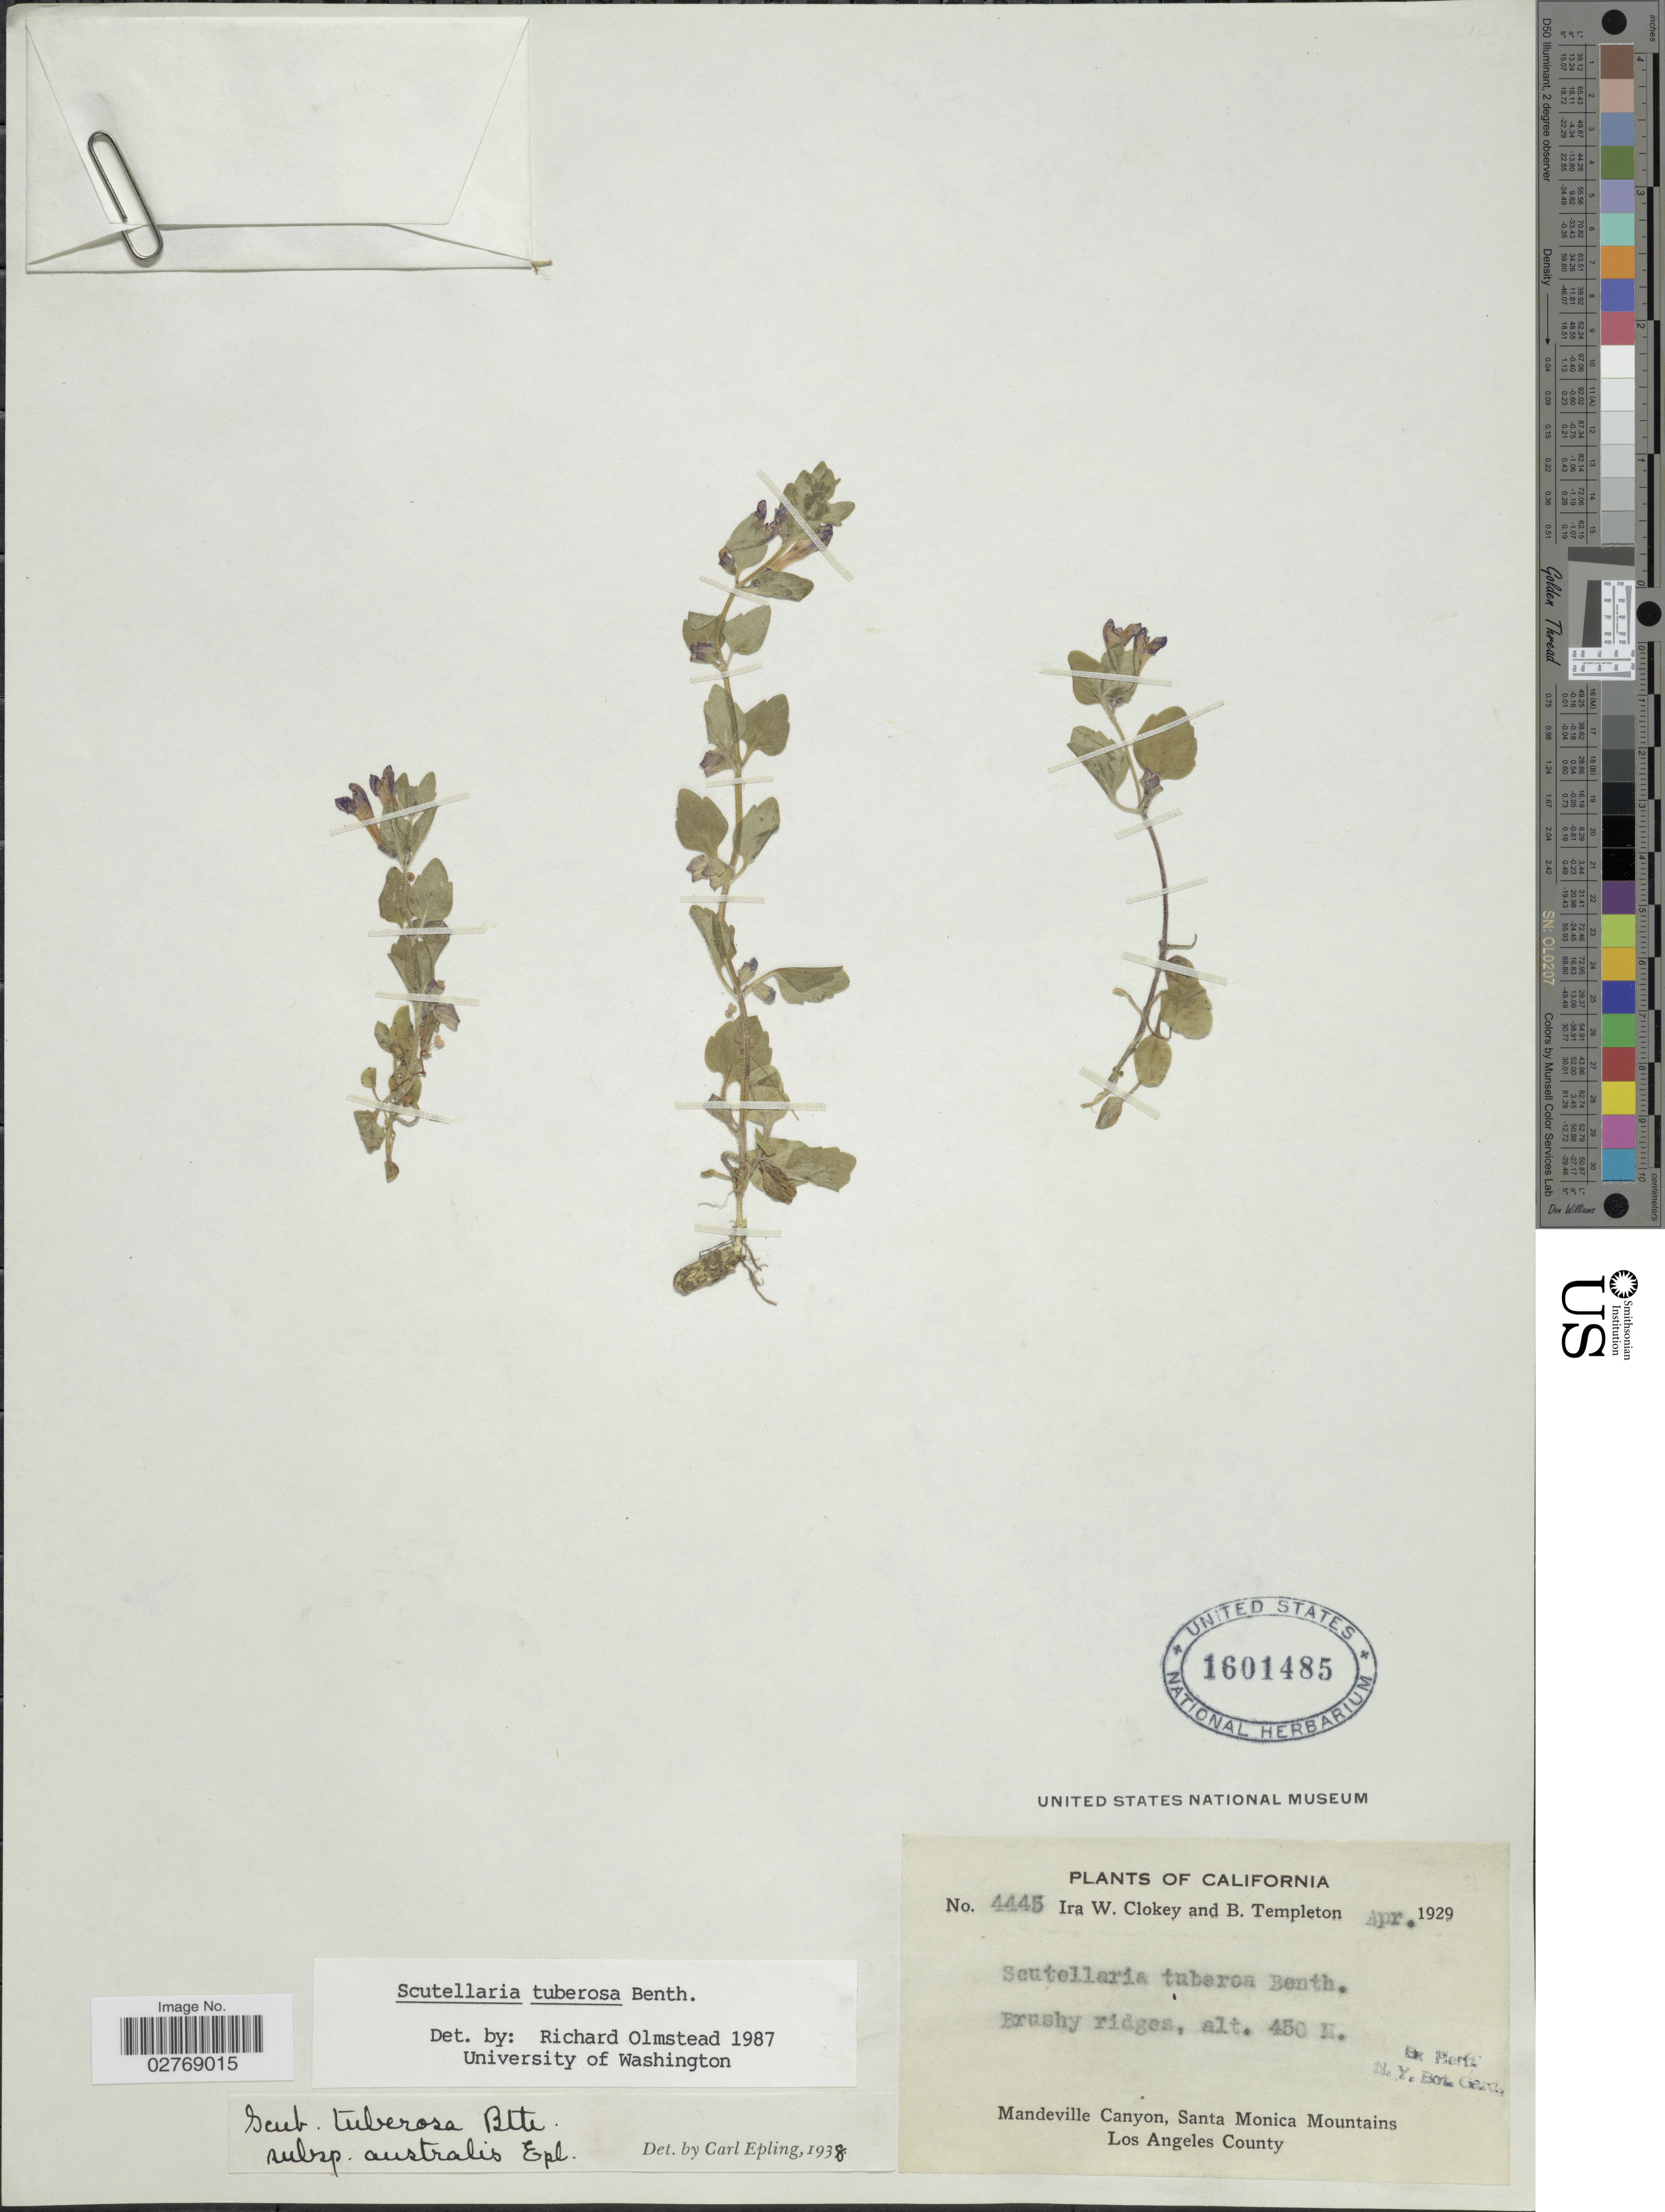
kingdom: Plantae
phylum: Tracheophyta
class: Magnoliopsida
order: Lamiales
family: Lamiaceae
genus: Scutellaria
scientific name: Scutellaria tuberosa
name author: Benth.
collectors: I. W. Clokey & B. Templeton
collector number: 4445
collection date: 1929-04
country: United States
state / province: California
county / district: Los Angeles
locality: Mandeville Canyon, Santa Monica Mountains, Los Angeles County.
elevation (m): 450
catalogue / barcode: US 1601485